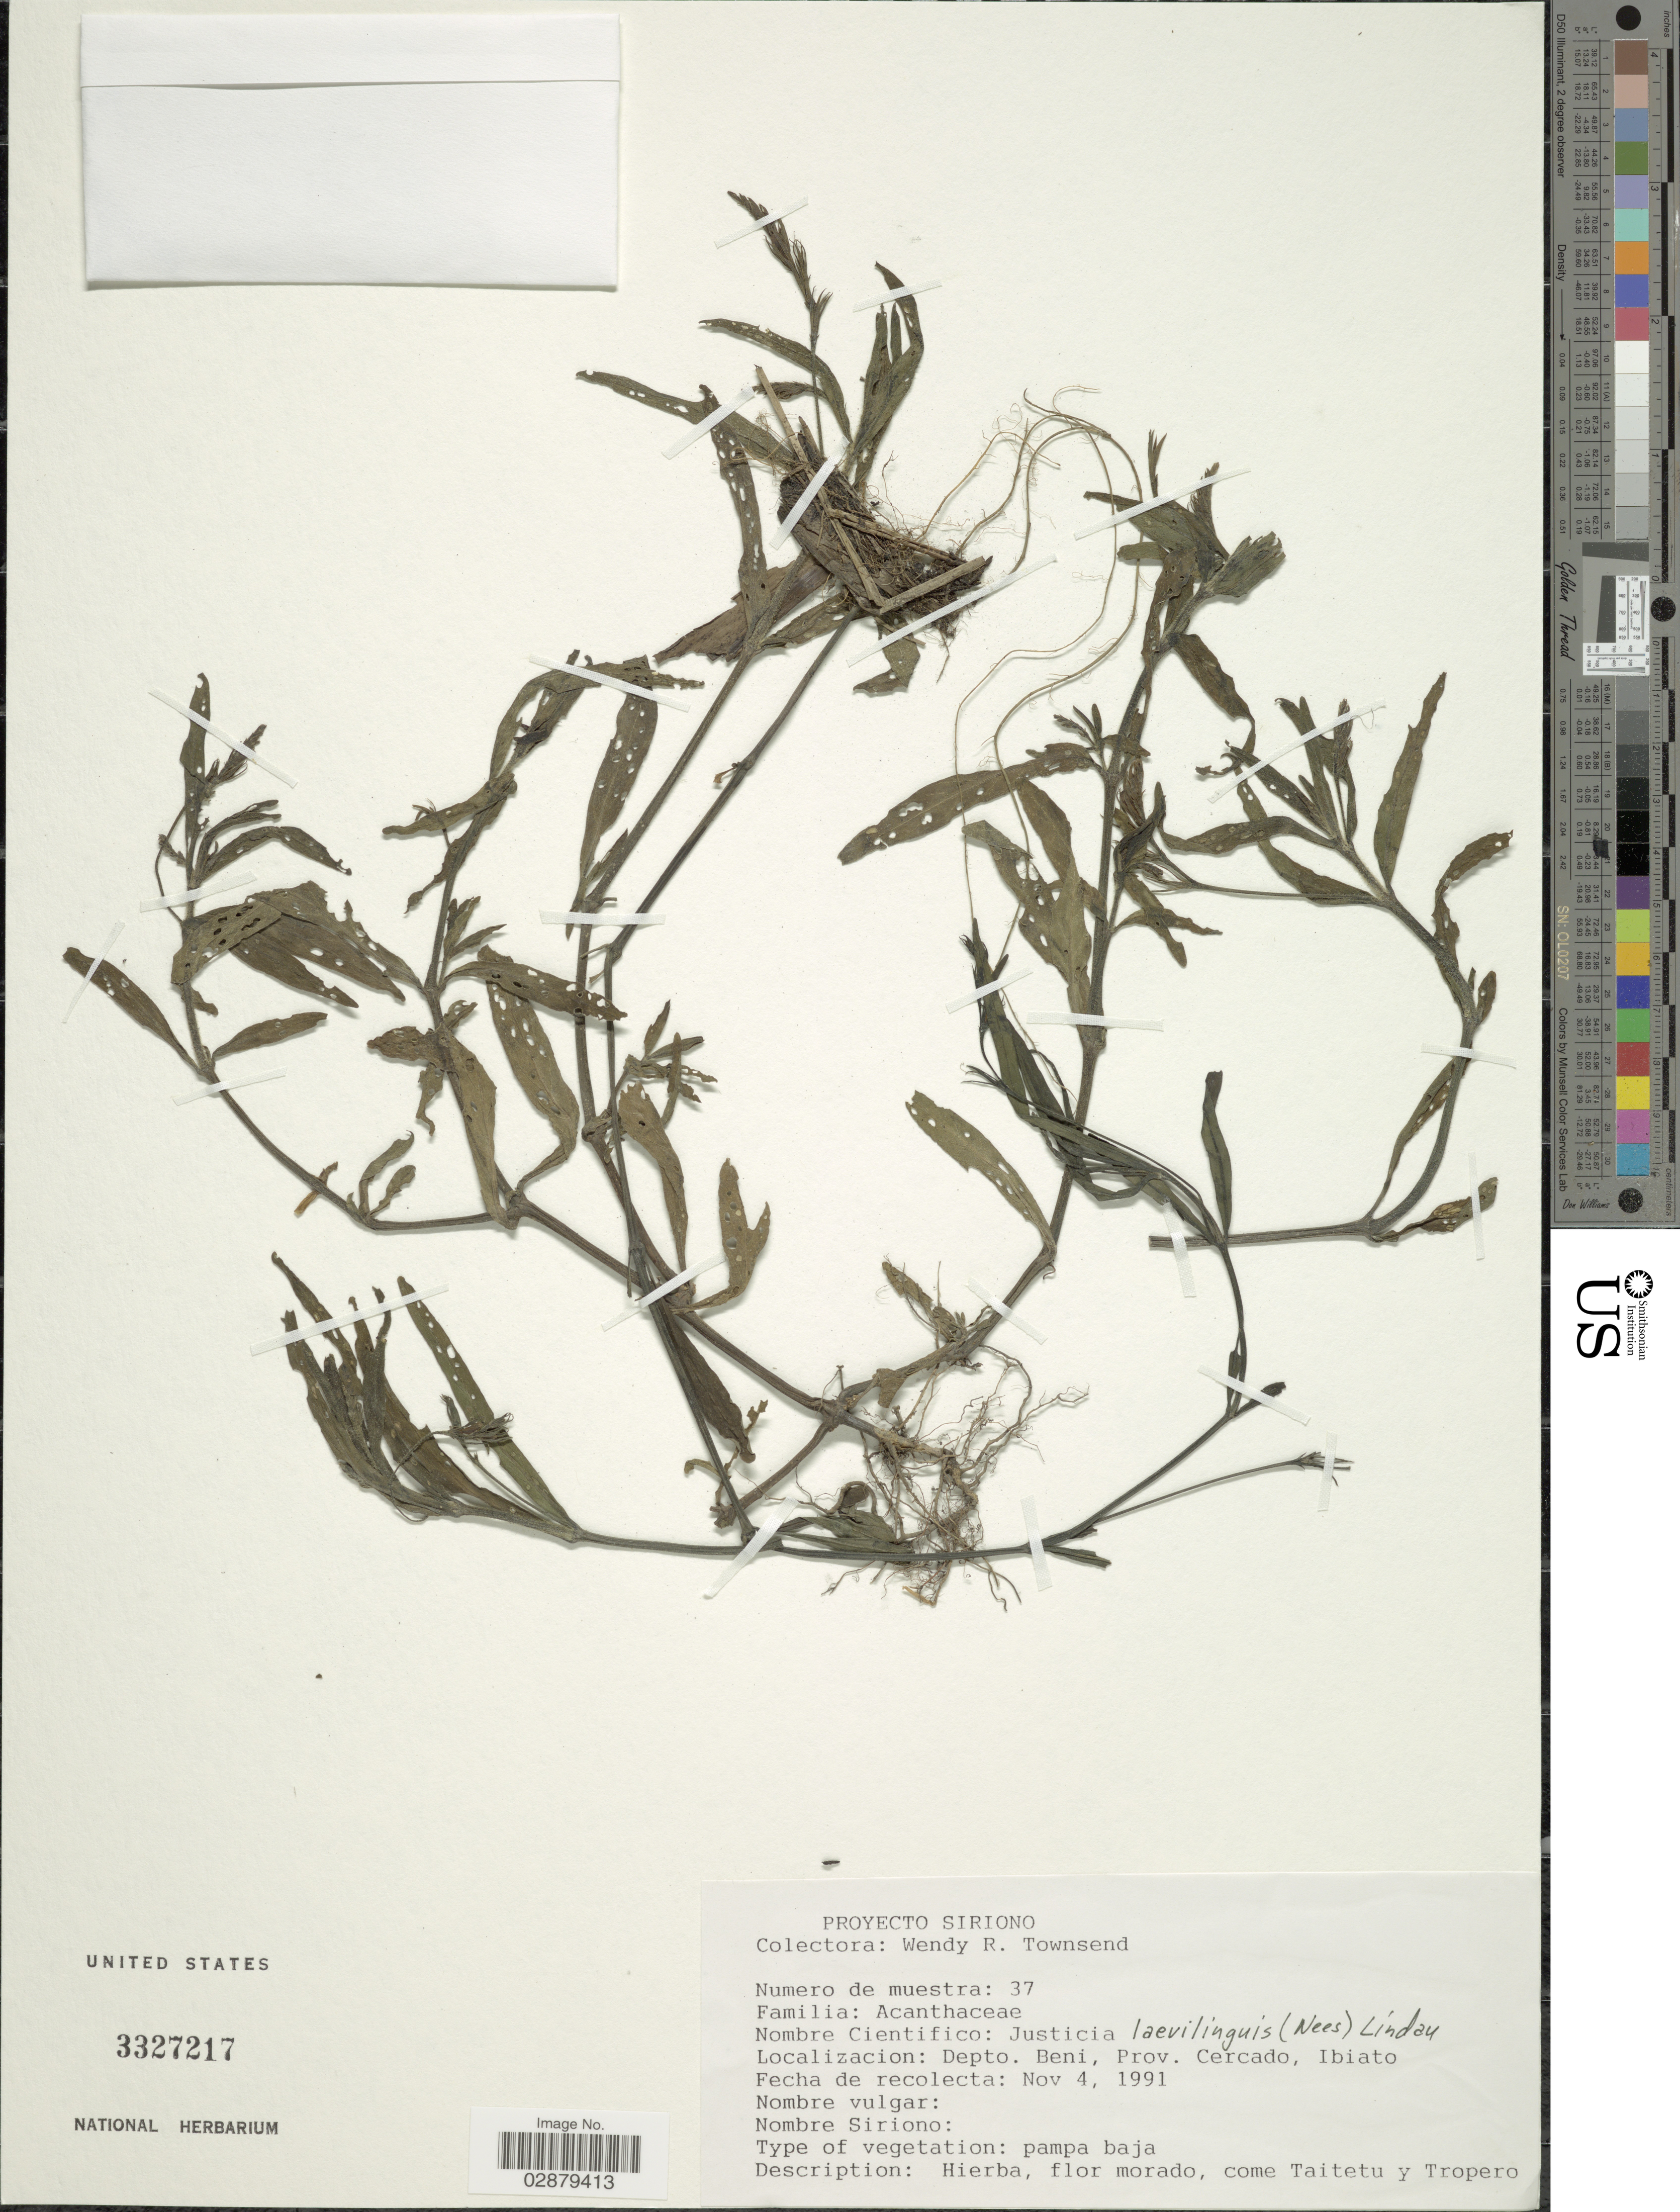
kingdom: Plantae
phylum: Tracheophyta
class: Magnoliopsida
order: Lamiales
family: Acanthaceae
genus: Justicia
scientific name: Justicia laevilinguis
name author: (Nees) Lindau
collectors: W. R. Townsend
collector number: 37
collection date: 1991-11-04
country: Bolivia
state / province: Beni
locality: Depto. Beni, Prov. Cercado, Ibiato.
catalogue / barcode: US 3327217